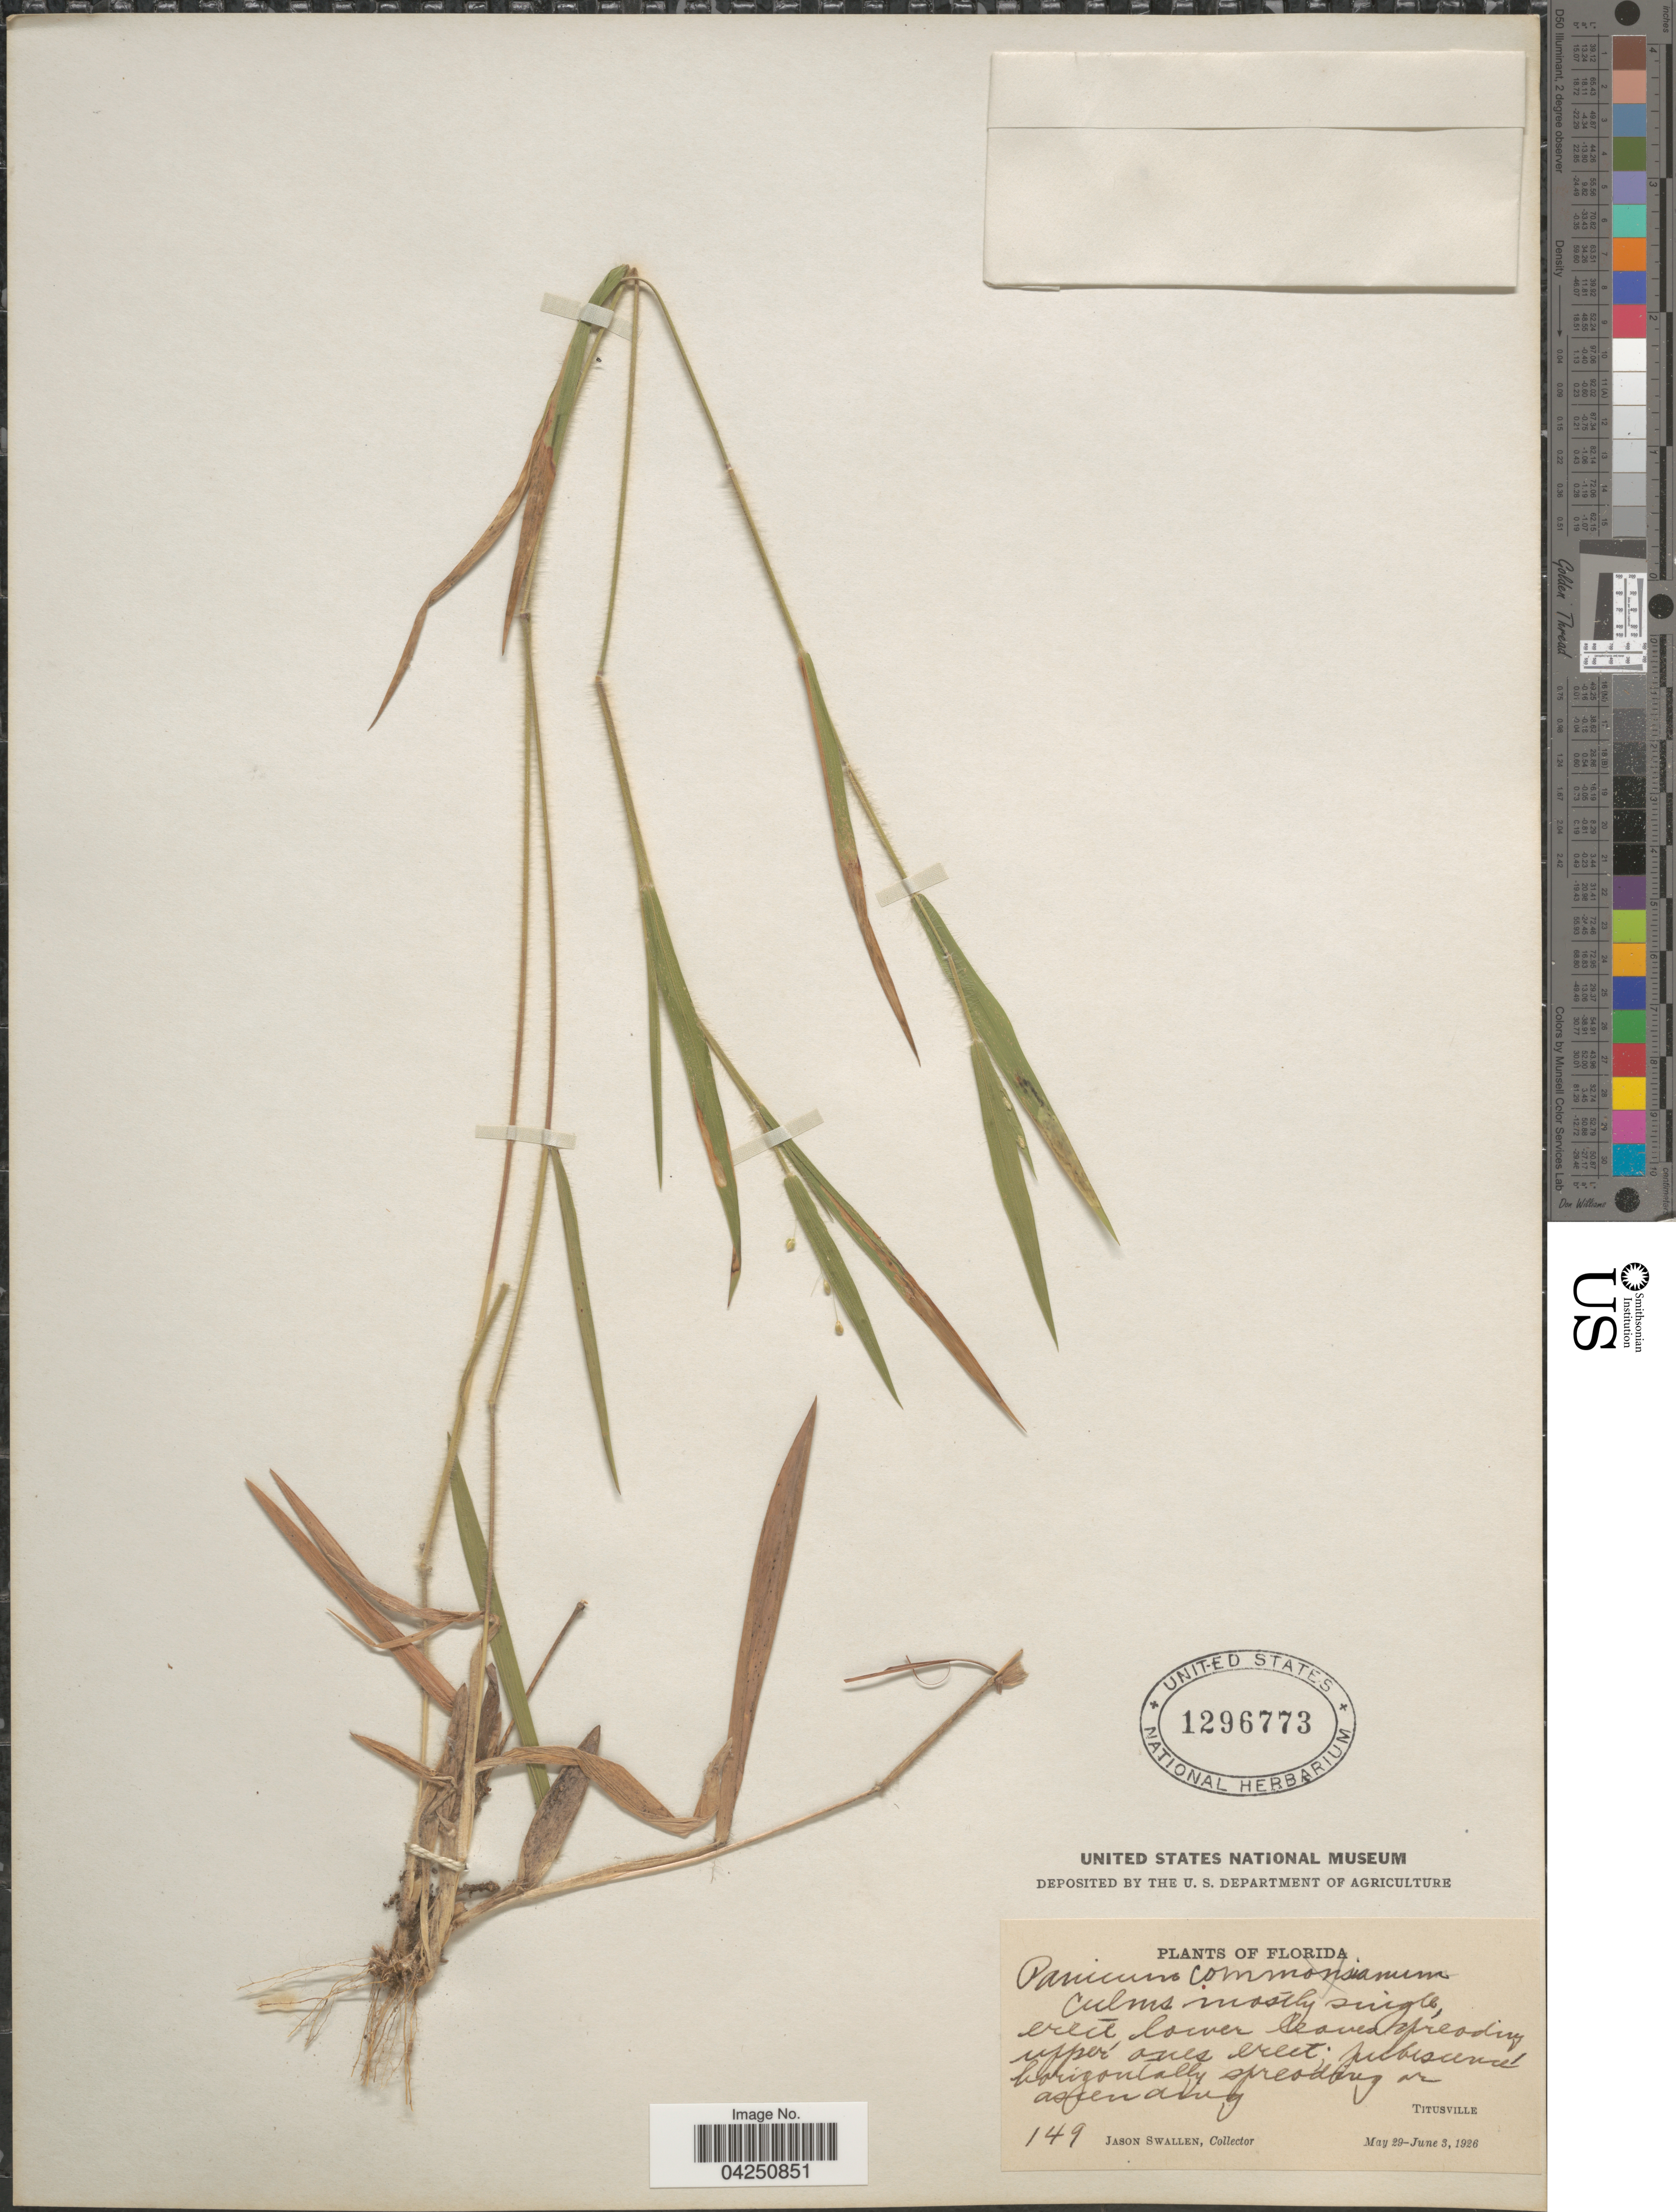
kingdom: Plantae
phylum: Tracheophyta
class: Liliopsida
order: Poales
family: Poaceae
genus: Dichanthelium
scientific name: Dichanthelium acuminatum var. acuminatum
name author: (Sw.) Gould & C.A. Clark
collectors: J. R. Swallen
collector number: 149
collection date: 1926-05-29/1926-06-03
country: United States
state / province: Florida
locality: Titusville.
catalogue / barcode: US 1296773